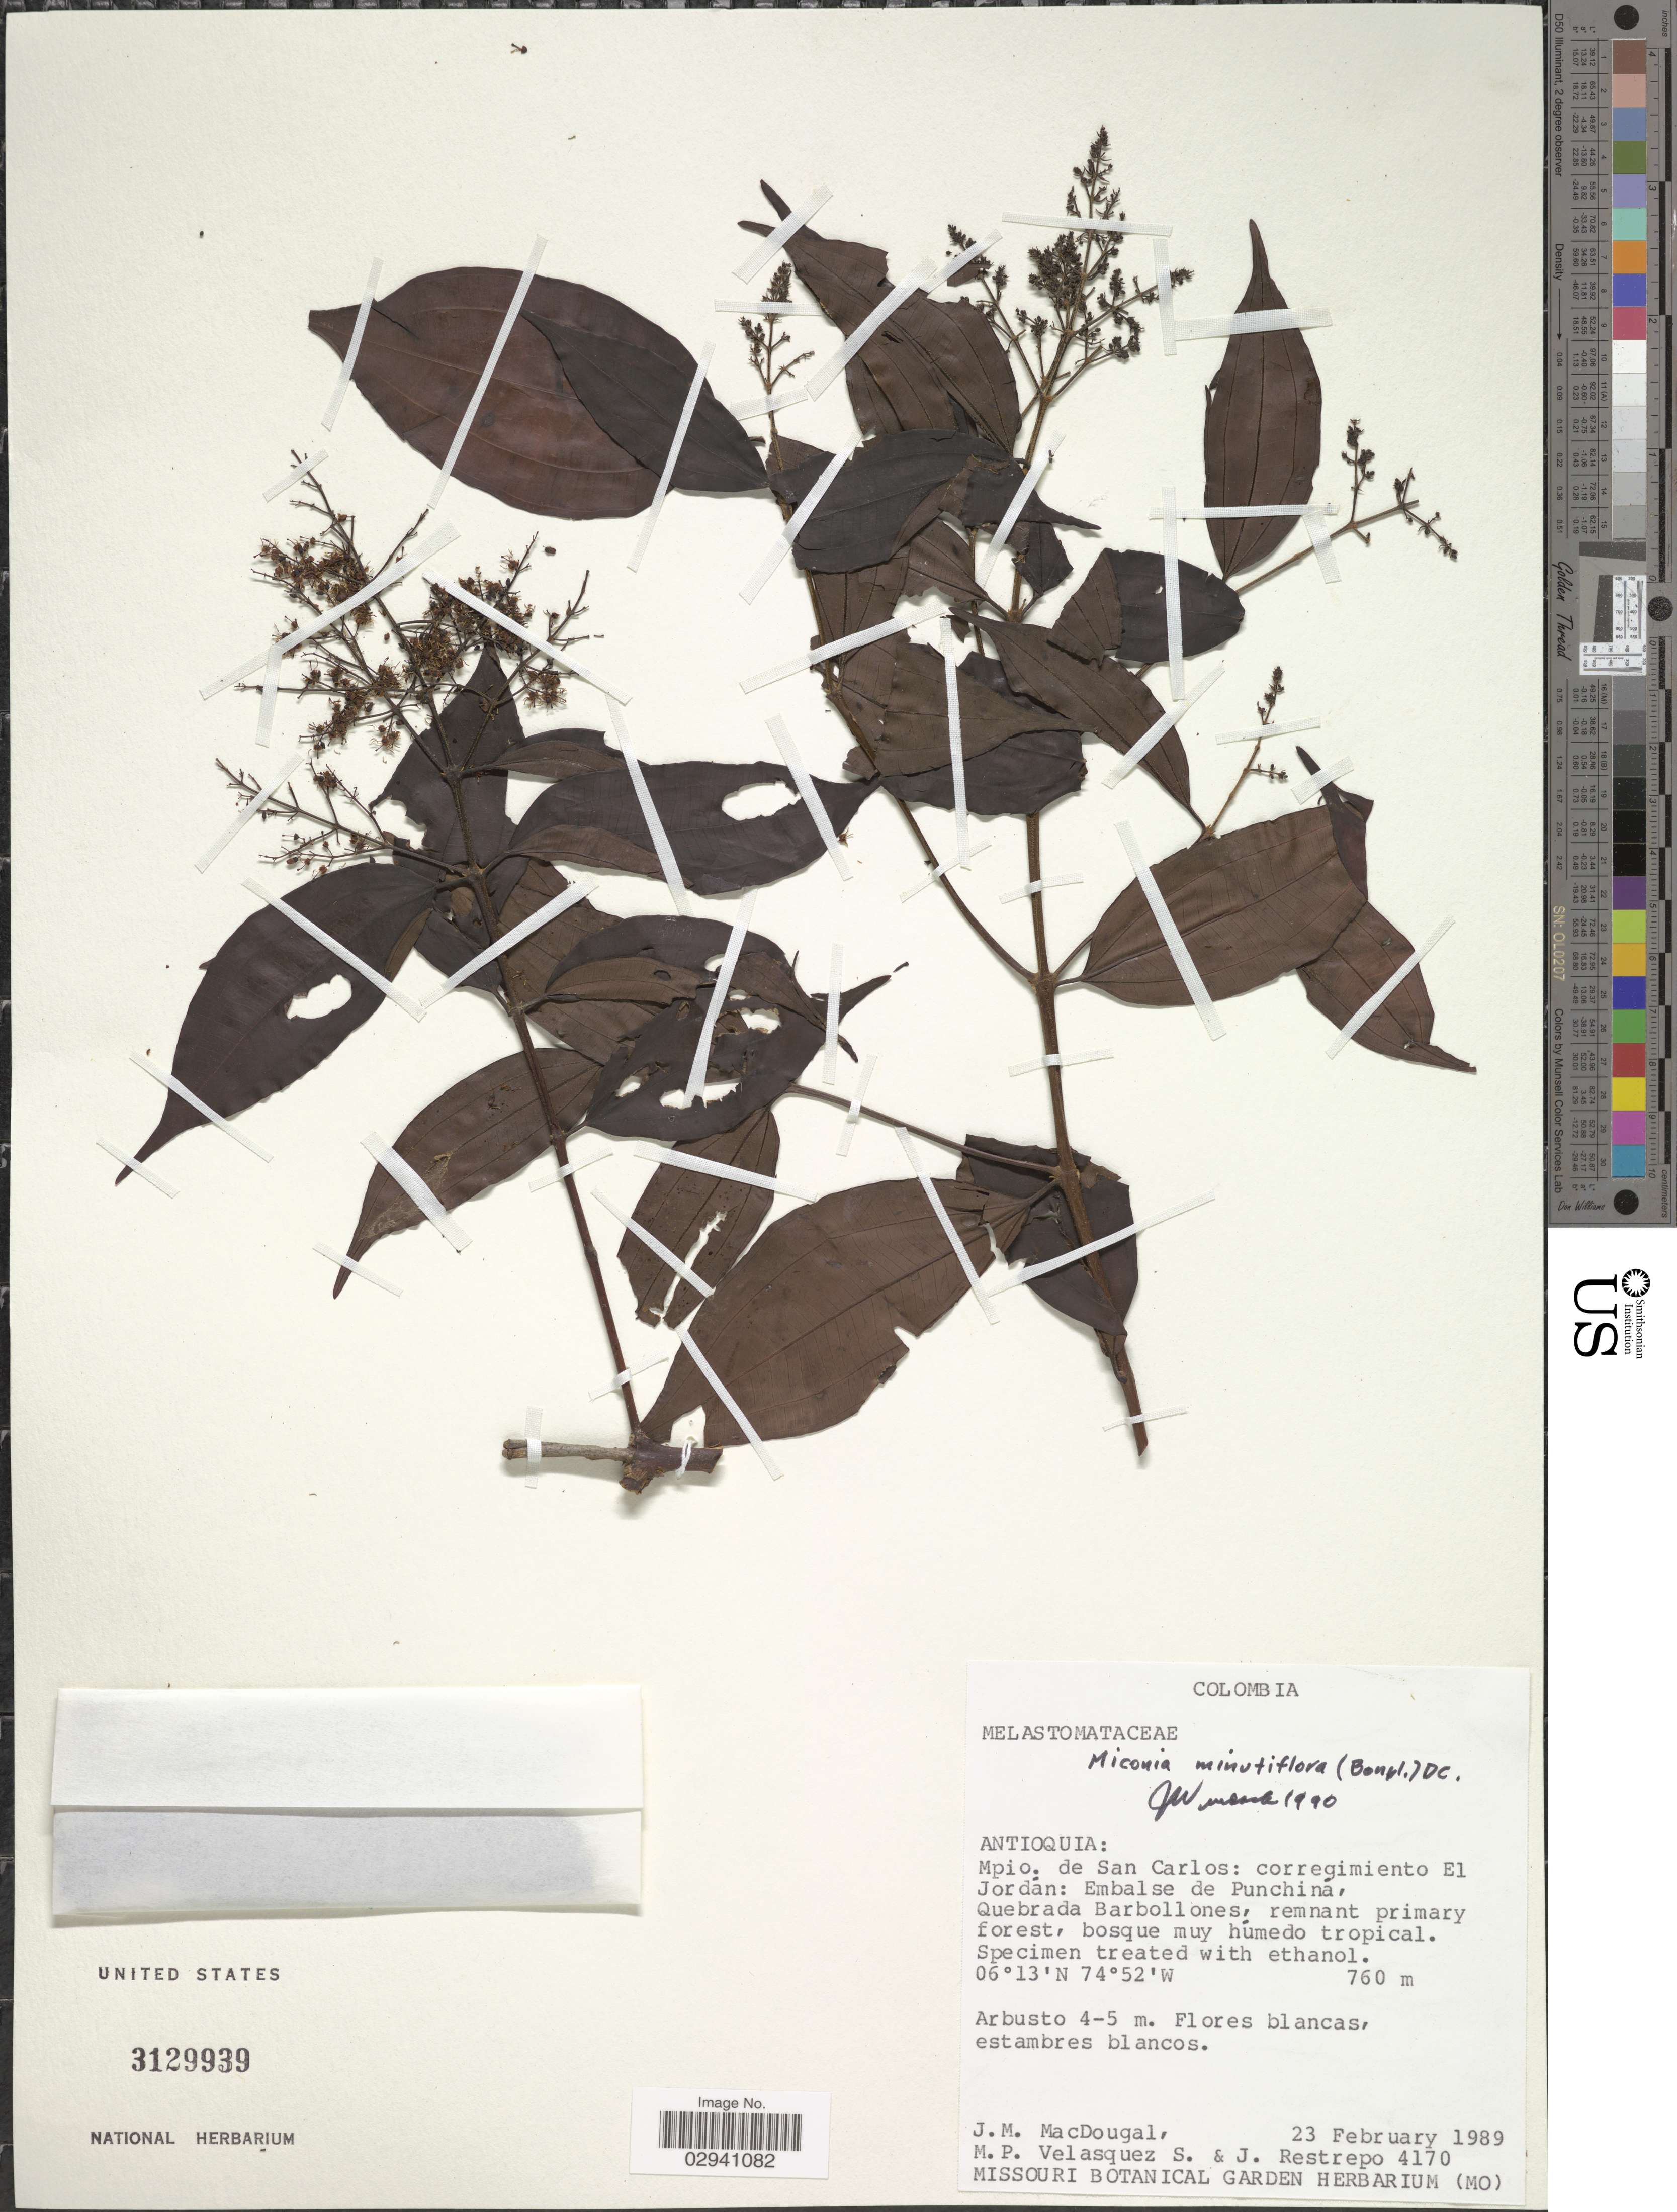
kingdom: Plantae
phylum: Tracheophyta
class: Magnoliopsida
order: Myrtales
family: Melastomataceae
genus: Miconia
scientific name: Miconia minutiflora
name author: (Bonpl.) DC.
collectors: J. M. MacDougal, M. Velasquez, S. Restrepo & J. Restrepo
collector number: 4170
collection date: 1989-02-23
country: Colombia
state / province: Antioquia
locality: Antioquia: Mpio. de San Carlos: corregimiento El Jordán: Embalse de Punchina, Quebrada Barbollones, remnant primary forest.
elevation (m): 760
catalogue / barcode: US 3129939